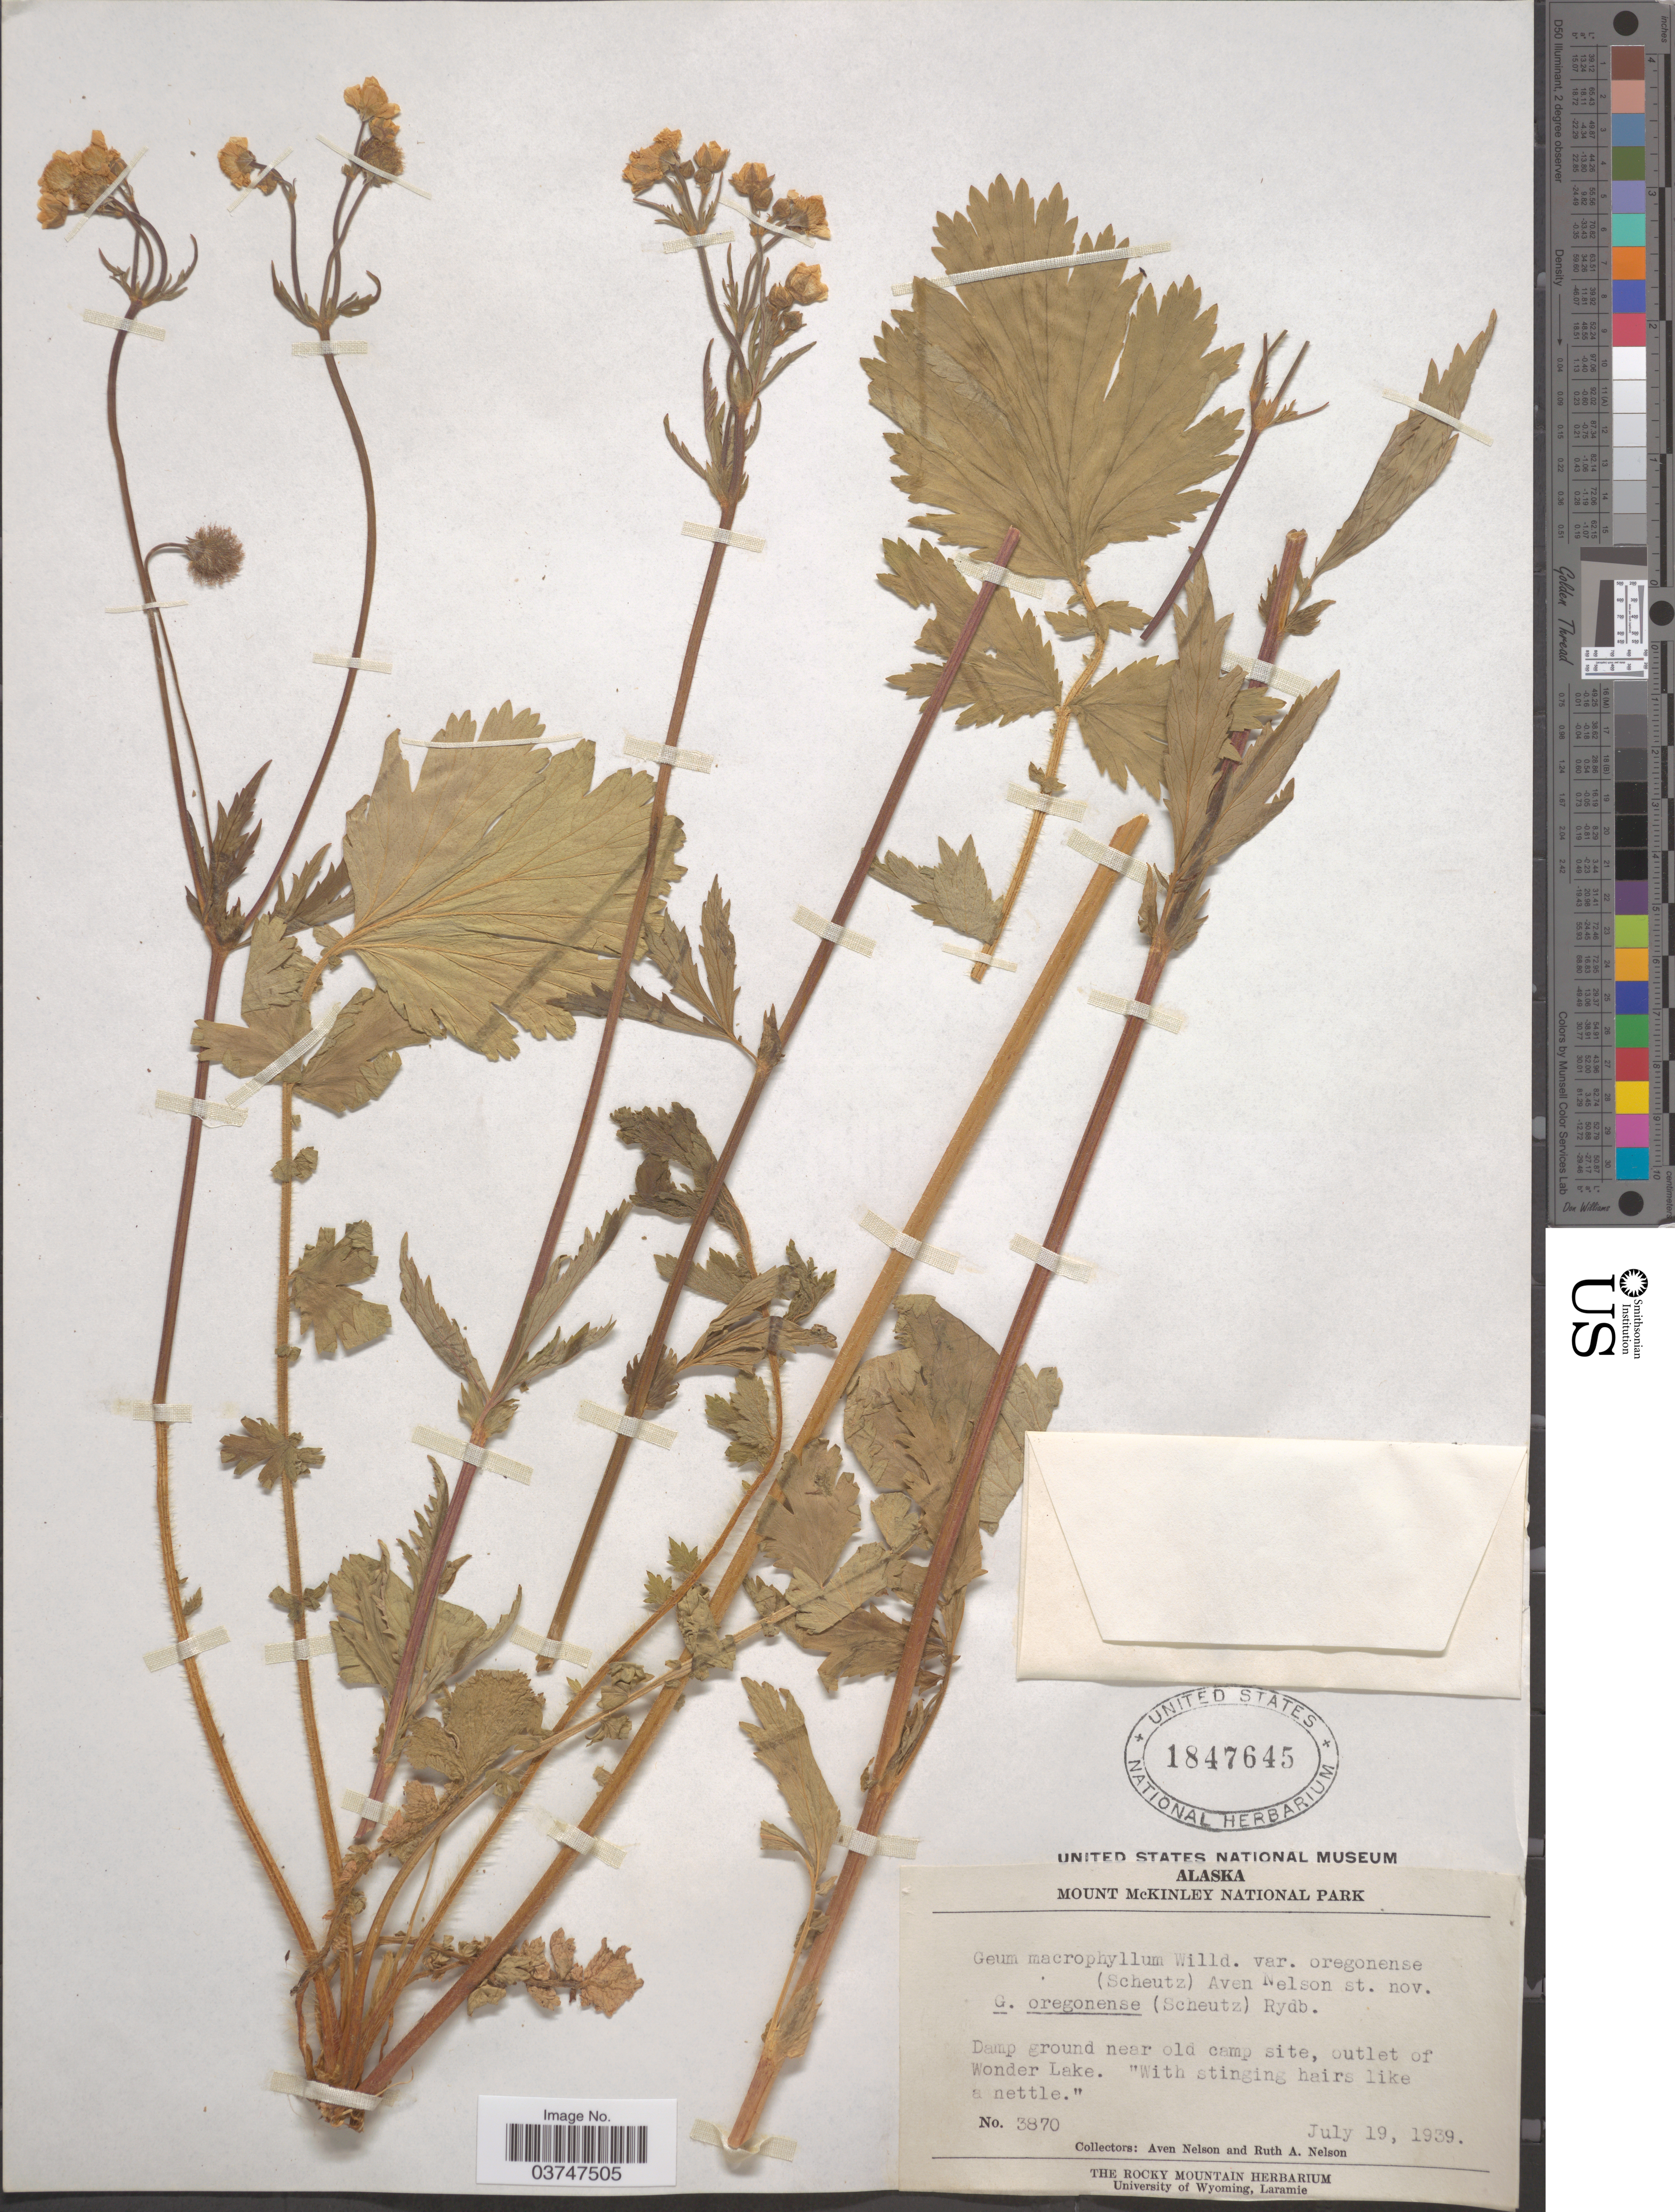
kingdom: Plantae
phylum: Tracheophyta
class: Magnoliopsida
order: Rosales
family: Rosaceae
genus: Geum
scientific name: Geum macrophyllum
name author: Willd.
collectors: A. Nelson & R. A. Nelson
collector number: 3870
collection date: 1939-07-19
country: United States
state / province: Alaska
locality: Mount McKinley National Park. Damp ground near old camp site, outlet of Wonder Lake.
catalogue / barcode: US 1847645